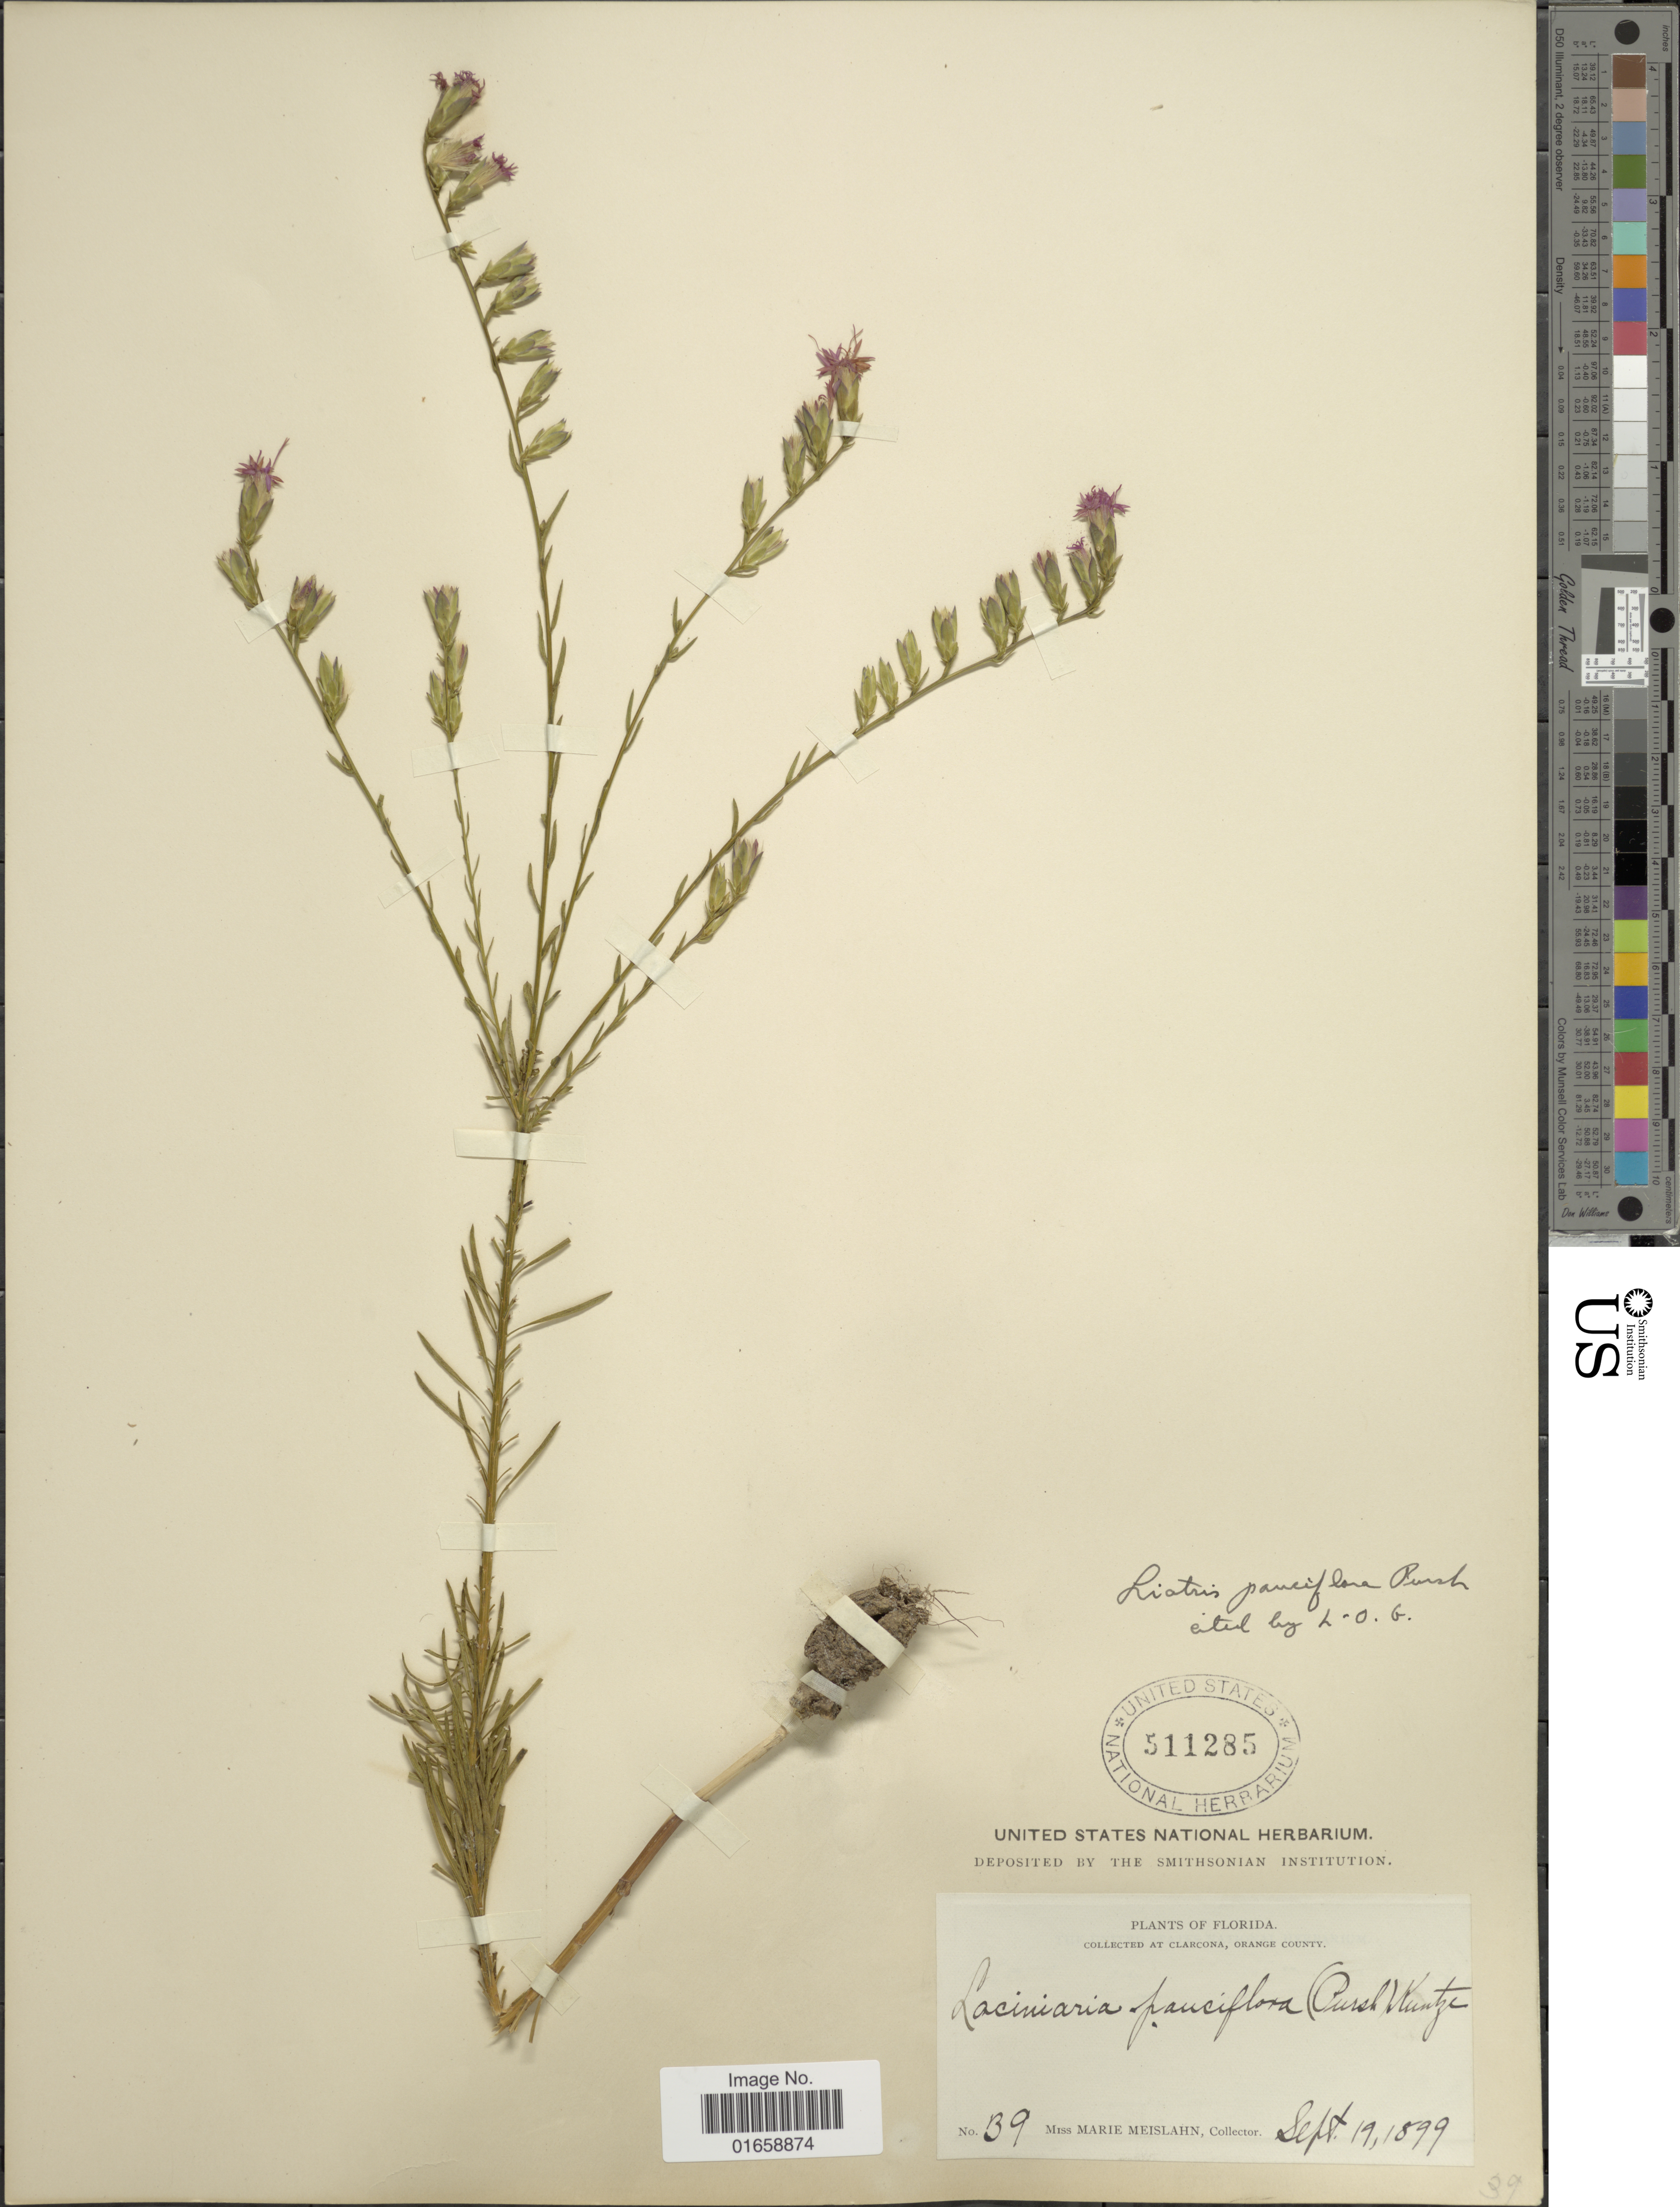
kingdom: Plantae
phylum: Tracheophyta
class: Magnoliopsida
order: Asterales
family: Asteraceae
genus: Liatris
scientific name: Liatris pauciflora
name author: Pursh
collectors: M. Meislahn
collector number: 139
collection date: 1899-09-19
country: United States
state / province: Florida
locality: At Clarcona, Orange County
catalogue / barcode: US 511285